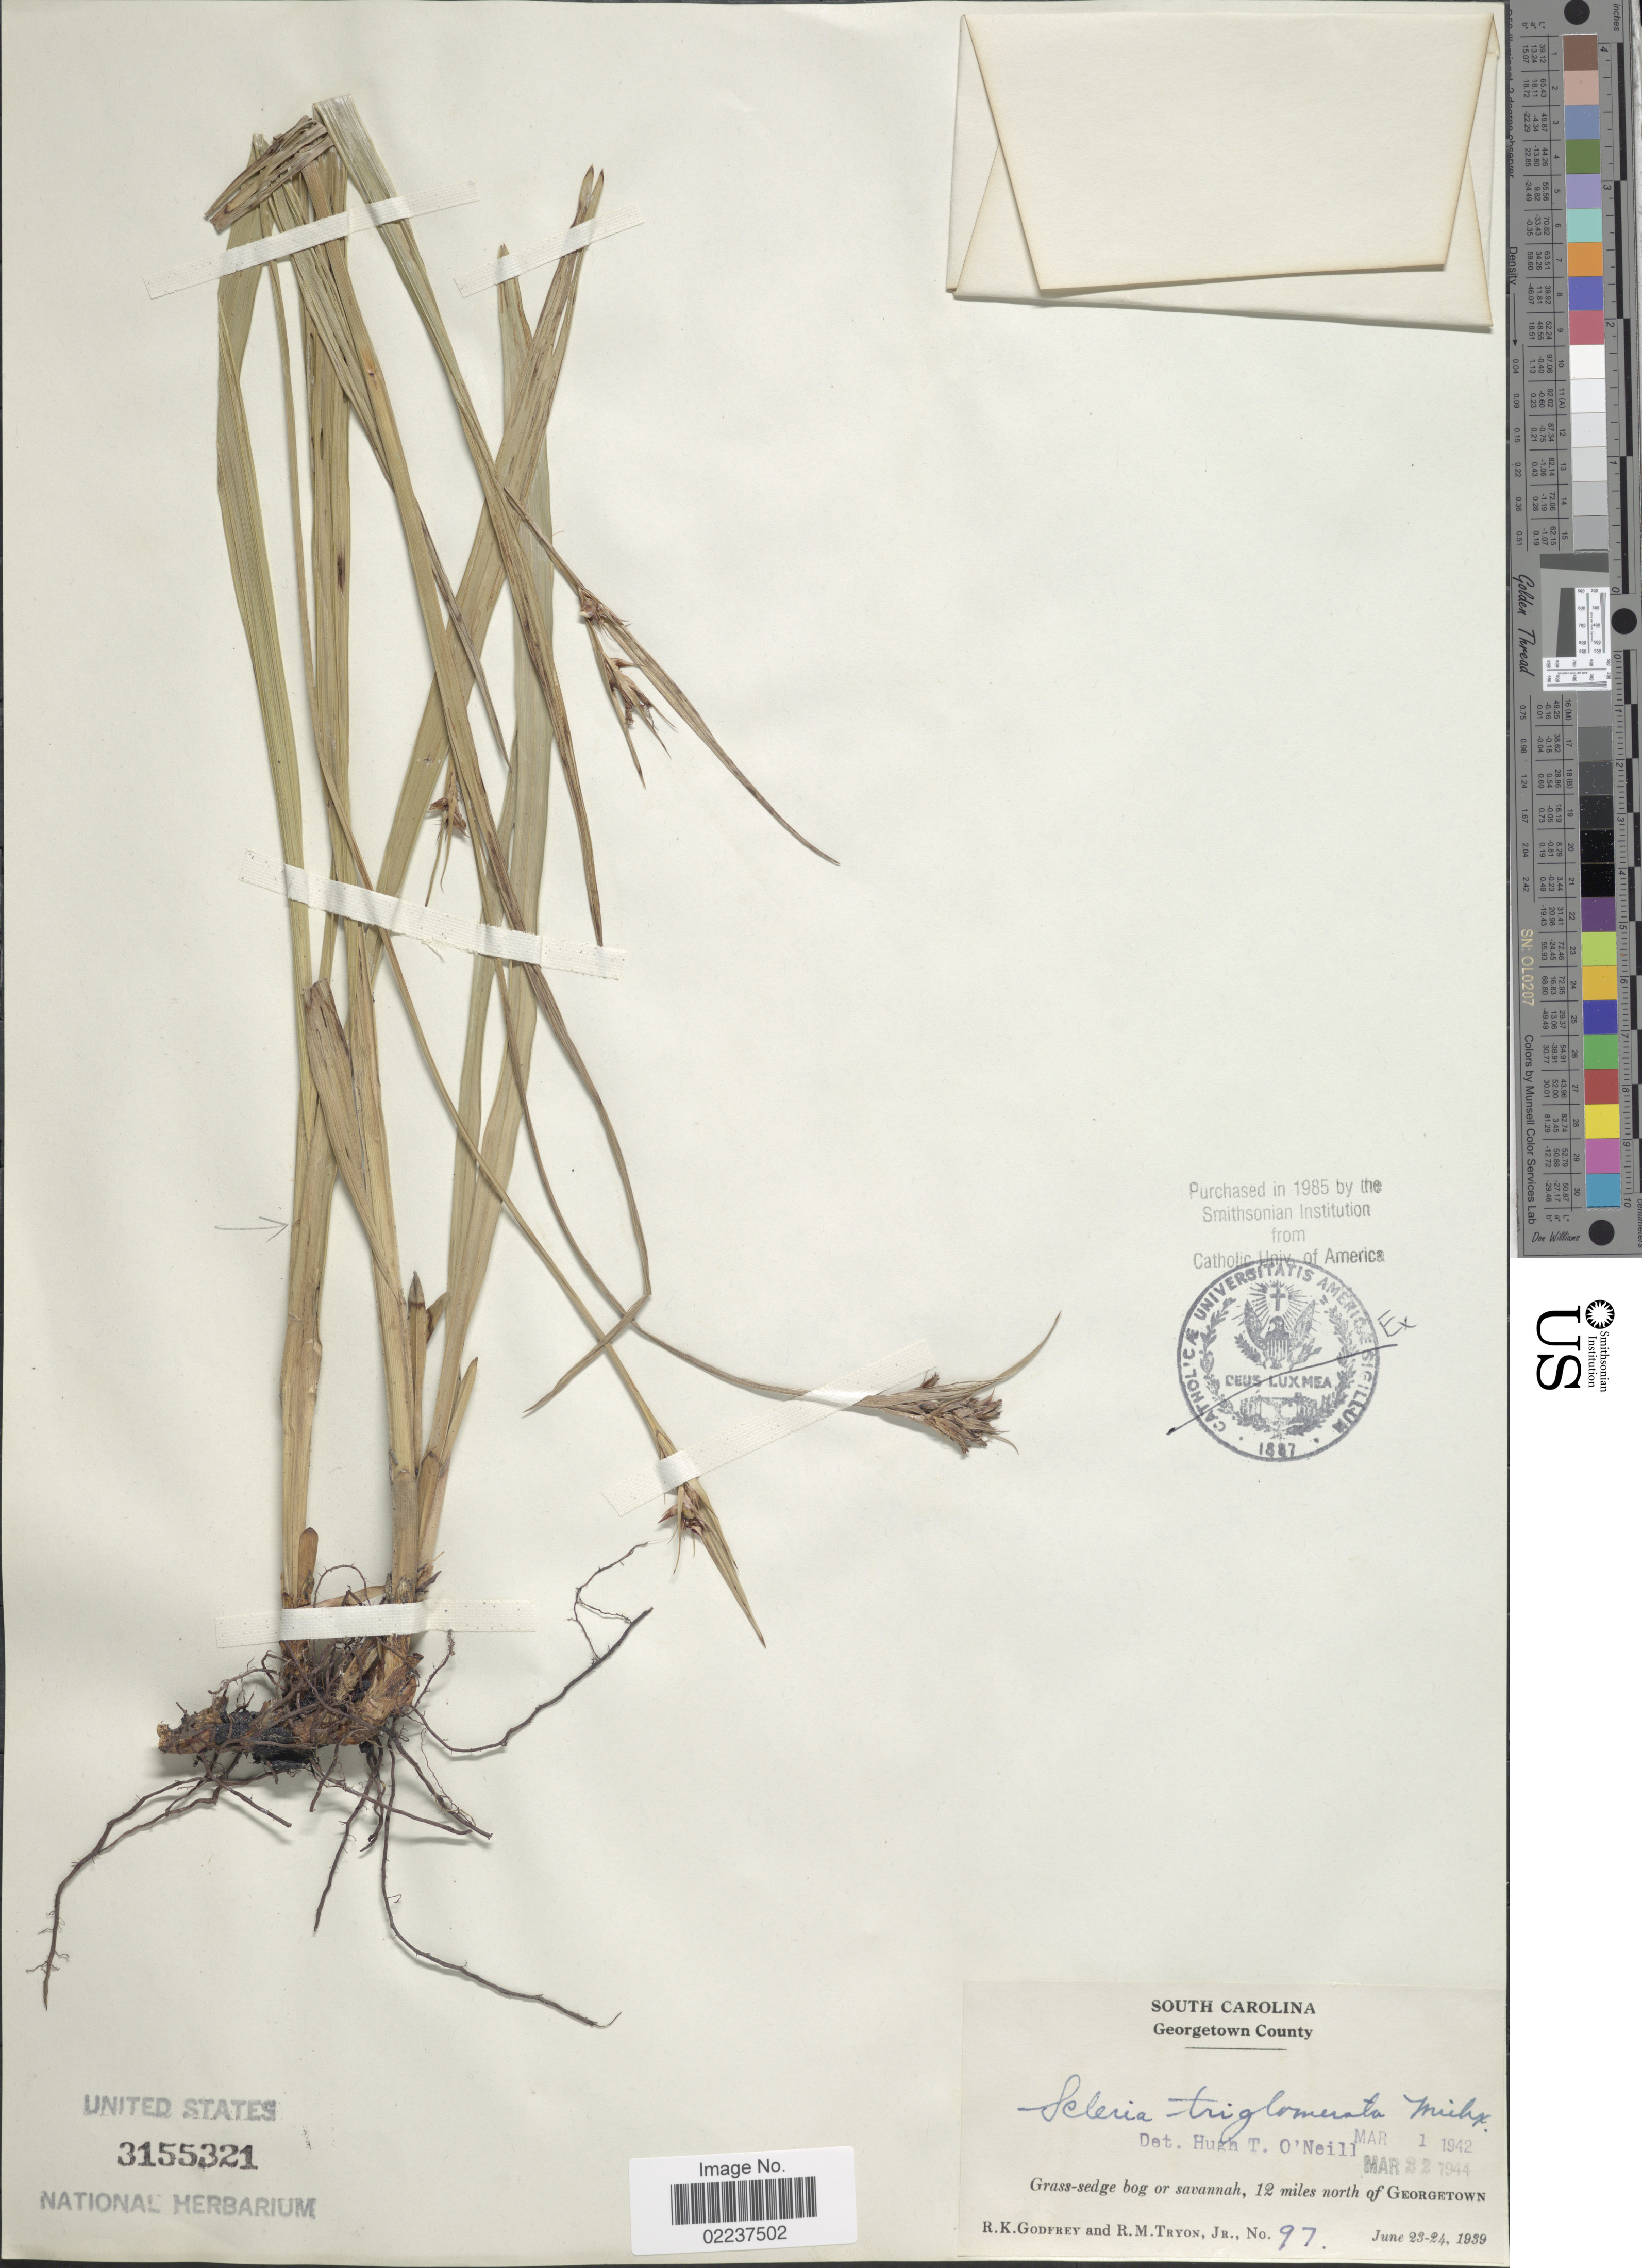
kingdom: Plantae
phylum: Tracheophyta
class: Liliopsida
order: Poales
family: Cyperaceae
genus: Scleria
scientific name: Scleria triglomerata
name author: Michx.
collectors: R. K. Godfrey & R. M. Tryon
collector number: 97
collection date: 1939-06-23/1939-06-24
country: United States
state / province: South Carolina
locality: Georgetown County, 12 miles north of Georgetown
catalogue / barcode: US 3155321